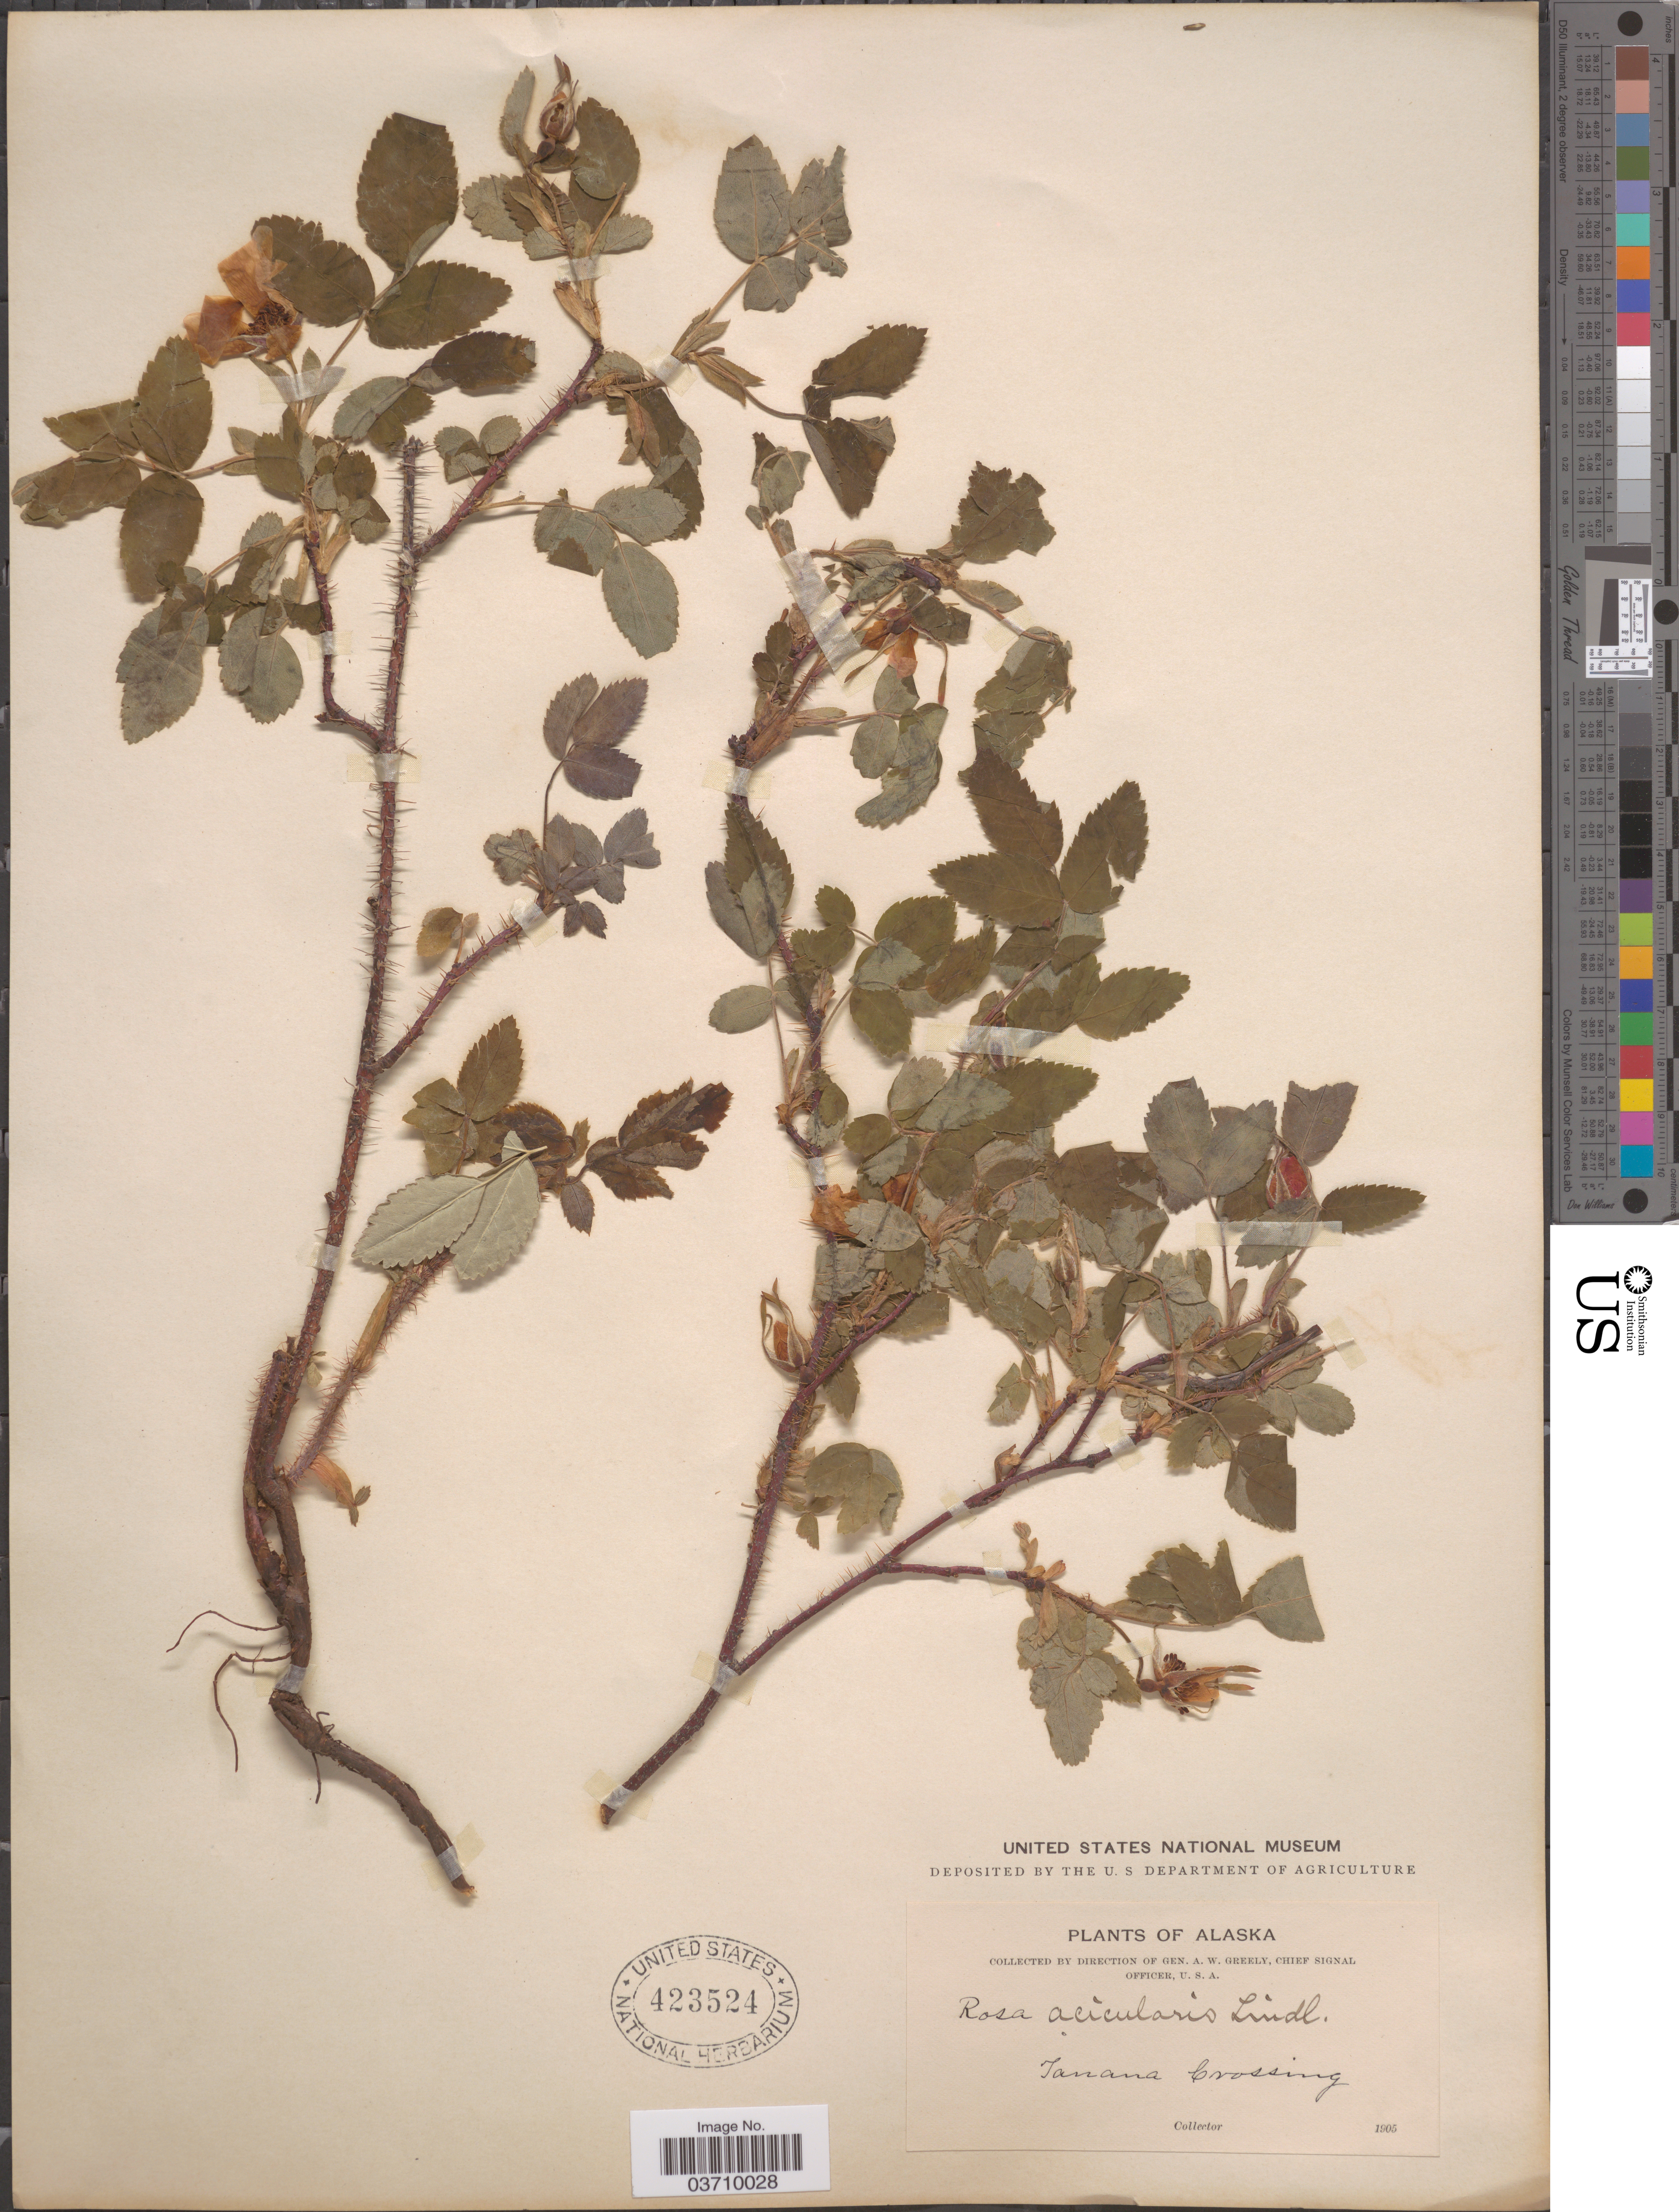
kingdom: Plantae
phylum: Tracheophyta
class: Magnoliopsida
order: Rosales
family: Rosaceae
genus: Rosa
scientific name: Rosa acicularis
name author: Lindl.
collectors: A. Greely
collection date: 1905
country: United States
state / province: Alaska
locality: Tanana Crossing.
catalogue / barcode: US 423524